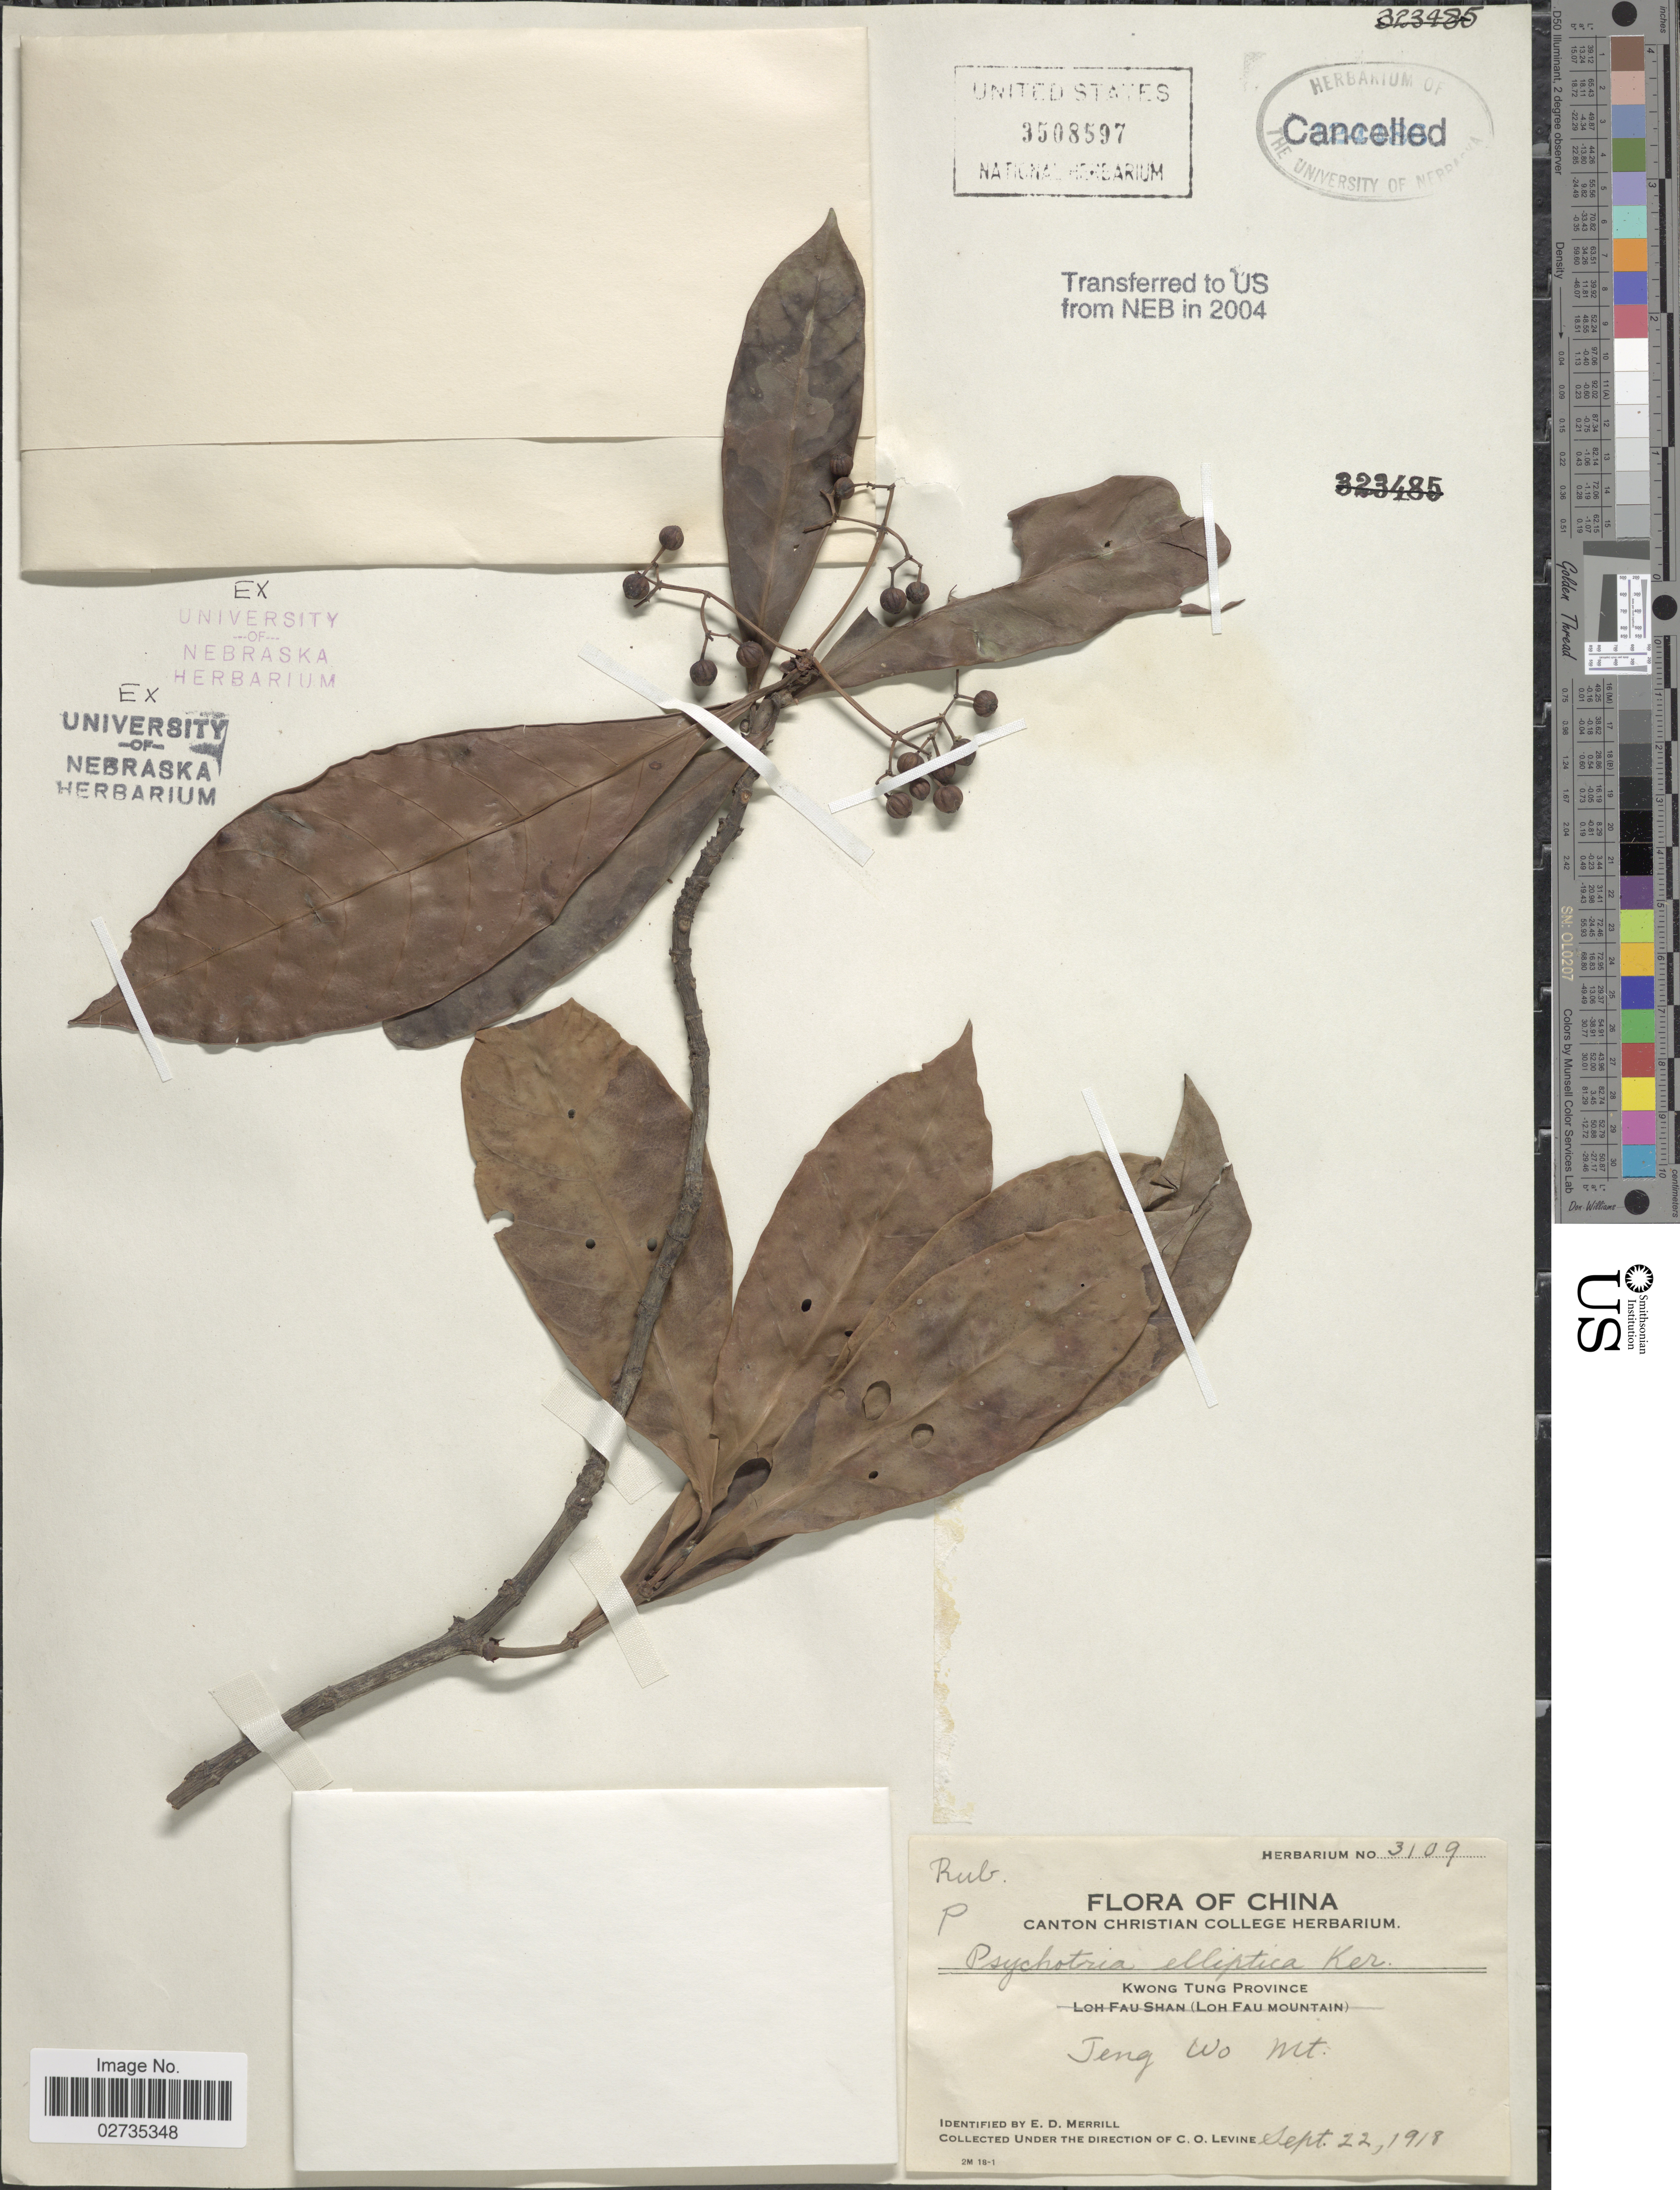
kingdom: Plantae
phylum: Tracheophyta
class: Magnoliopsida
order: Gentianales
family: Rubiaceae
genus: Psychotria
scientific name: Psychotria elliptica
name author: Willd. ex Roem. & Schult.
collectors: C. O. Levine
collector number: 3109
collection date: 1918-09-22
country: China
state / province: Guangdong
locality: Kwong Tung Province, Teng Wo Mt.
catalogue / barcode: US 3508597